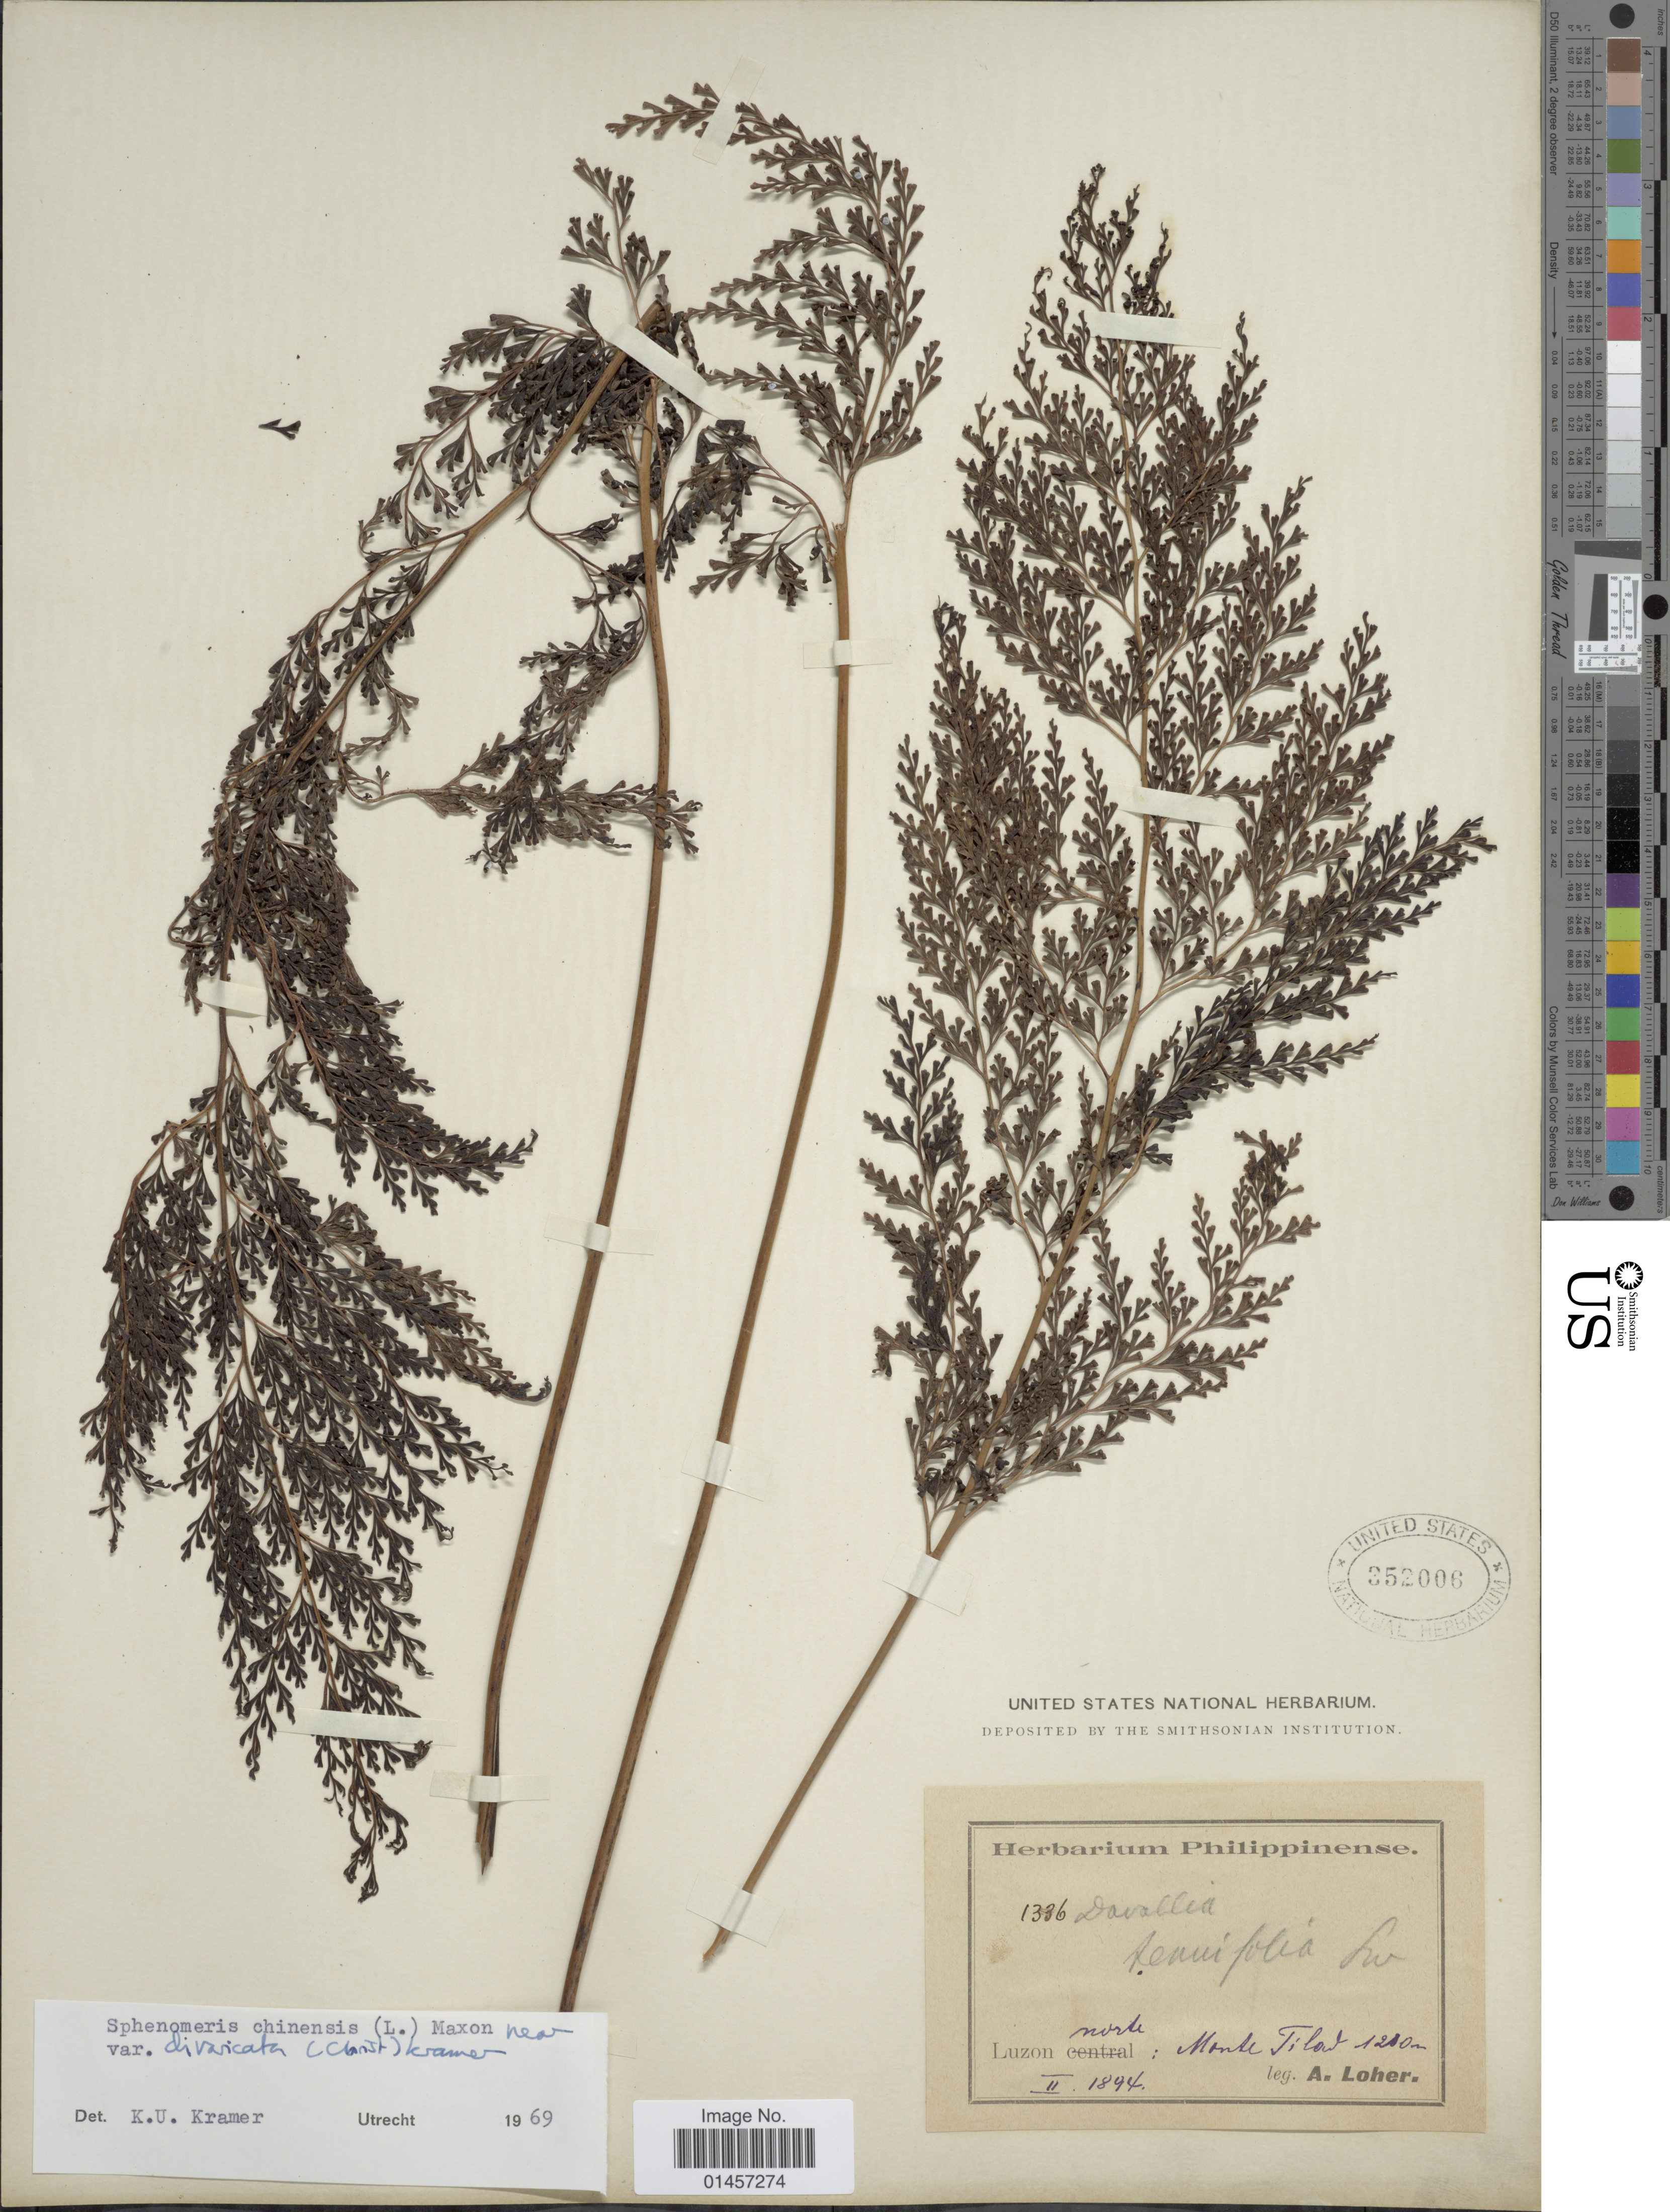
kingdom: Plantae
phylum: Tracheophyta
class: Polypodiopsida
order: Polypodiales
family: Lindsaeaceae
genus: Sphenomeris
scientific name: Sphenomeris chinensis var. chinensis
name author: (L.) Maxon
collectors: A. Loher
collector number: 1336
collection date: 1894-02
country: Philippines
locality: Luzon, Norte: Monte Tilad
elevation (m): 1200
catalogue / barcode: US 352006